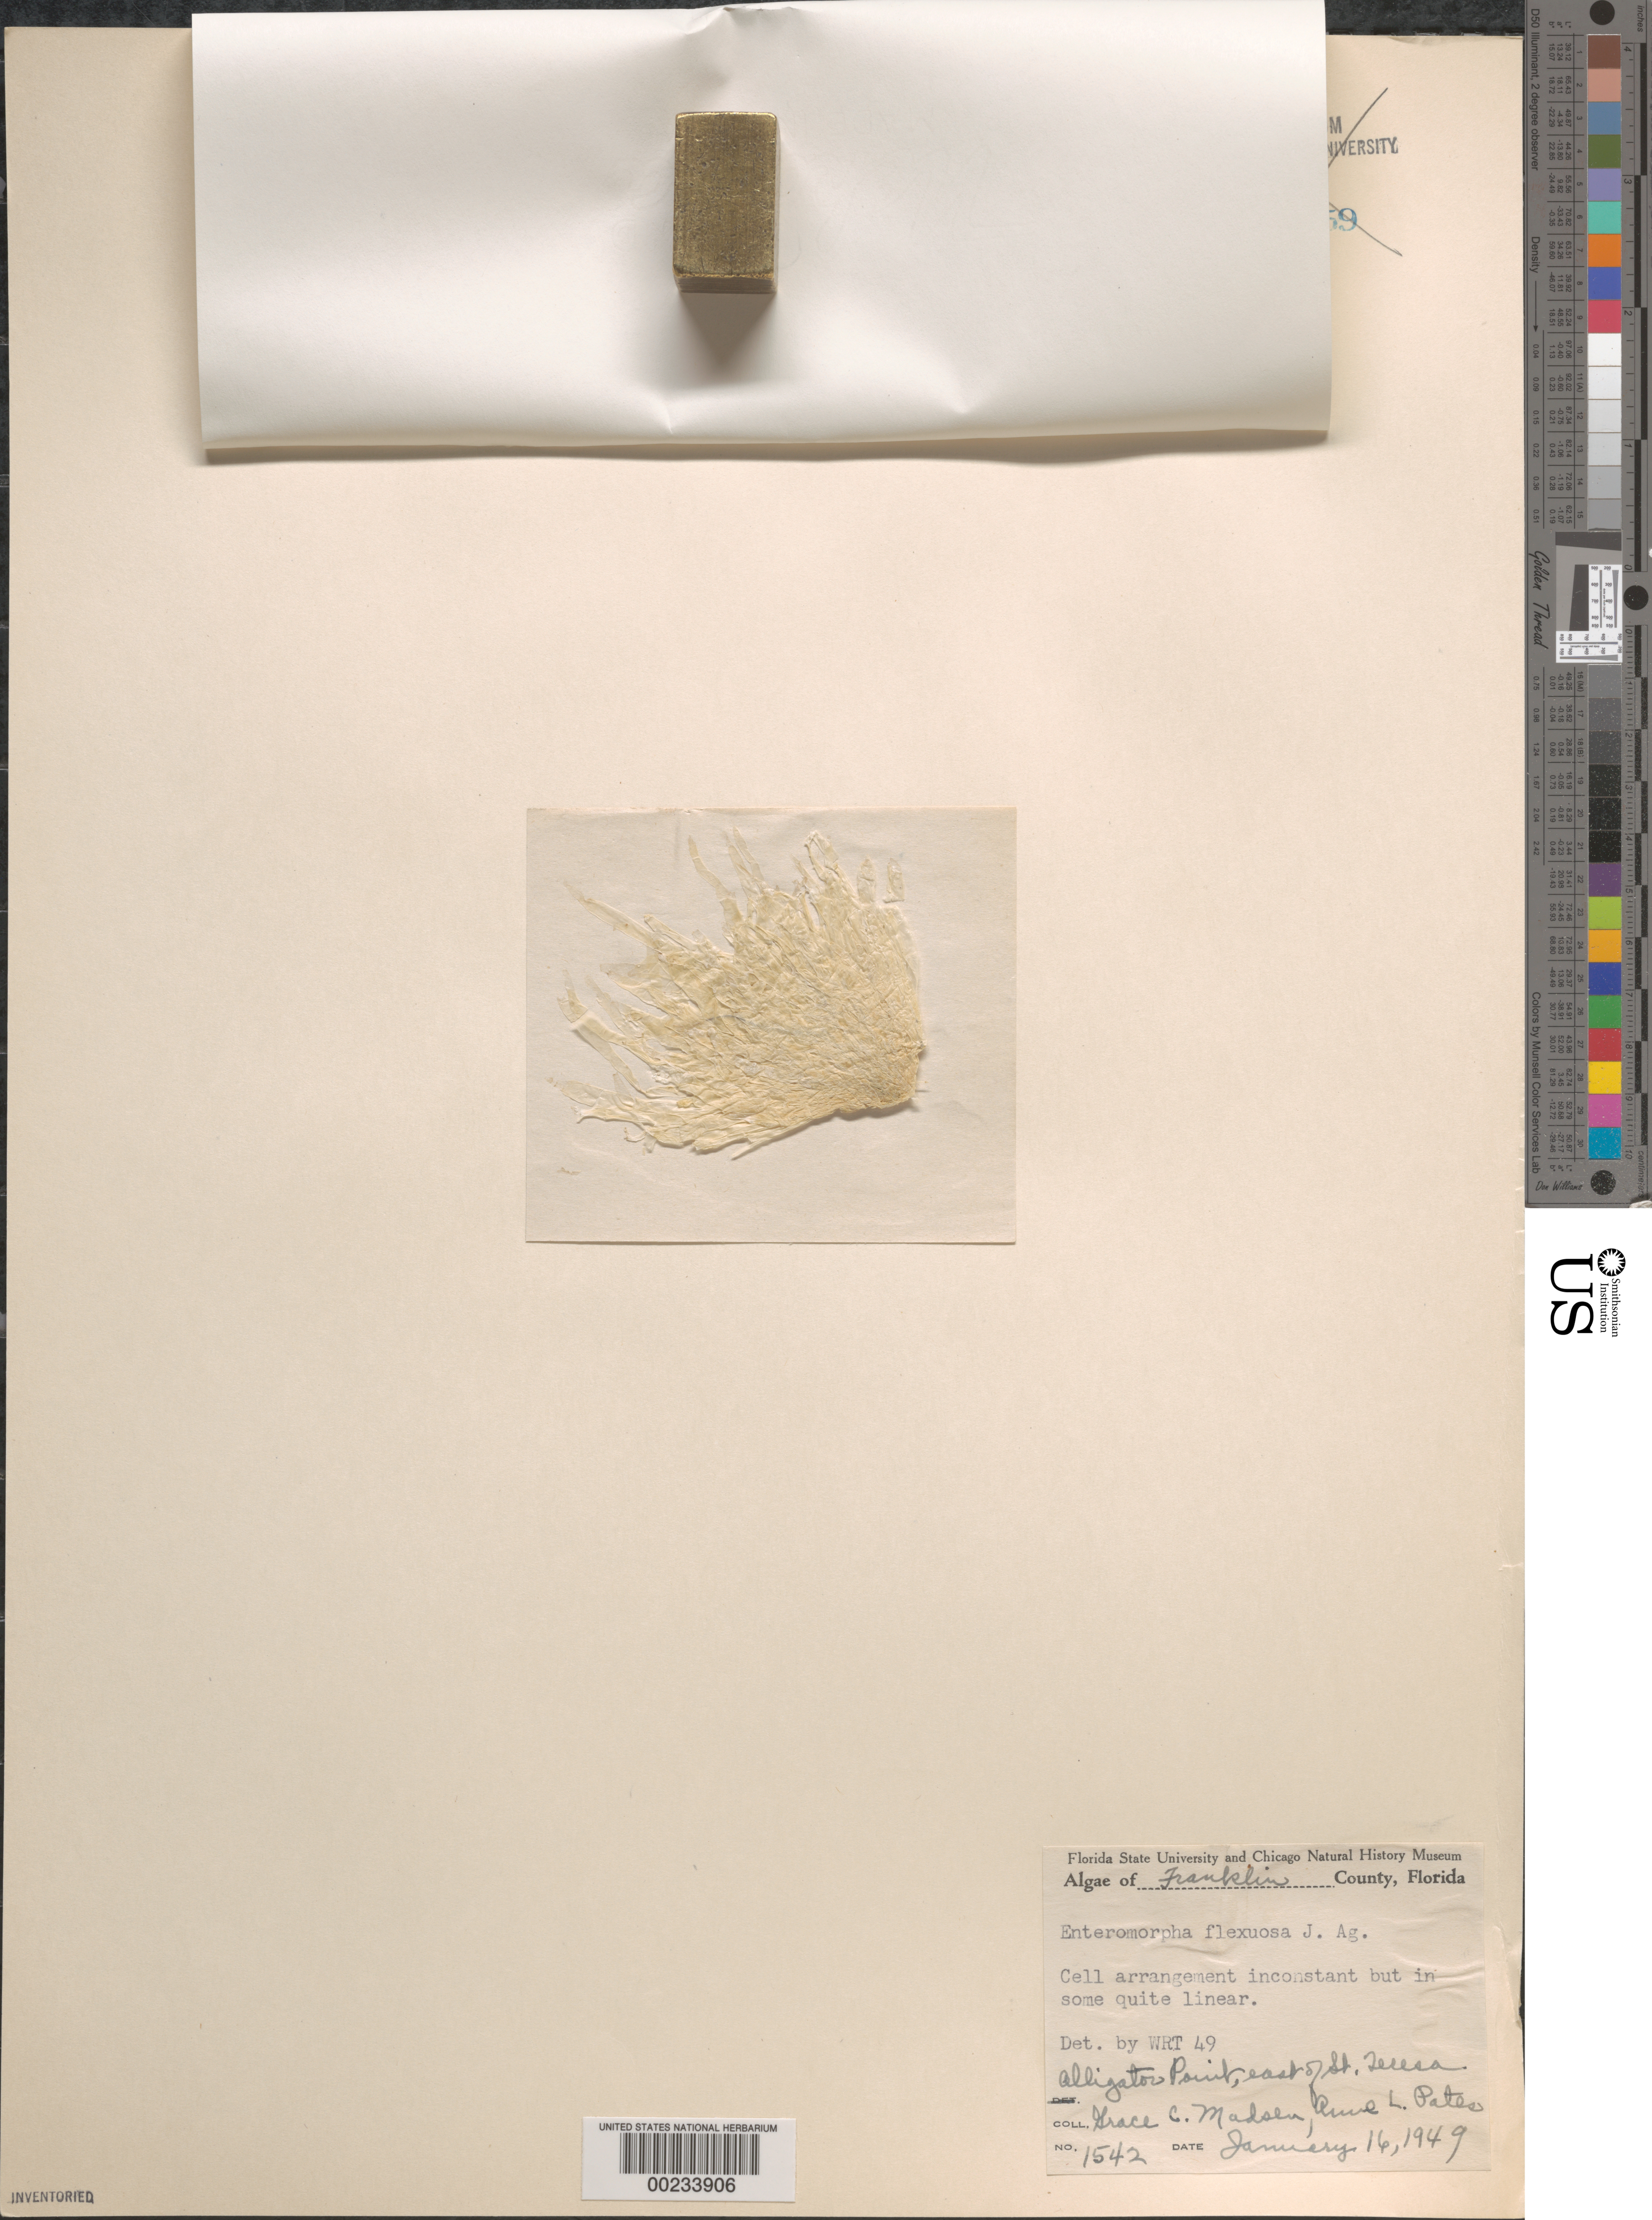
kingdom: Plantae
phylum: Chlorophyta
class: Ulvophyceae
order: Ulvales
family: Ulvaceae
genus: Ulva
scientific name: Ulva flexuosa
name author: Wulfen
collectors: G. Madsen & A. Pates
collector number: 1542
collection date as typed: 16 Jan 1949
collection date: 1949-01-16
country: United States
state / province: Florida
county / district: Franklin County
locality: Alligator Point east of Saint Teresa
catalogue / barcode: US 19549